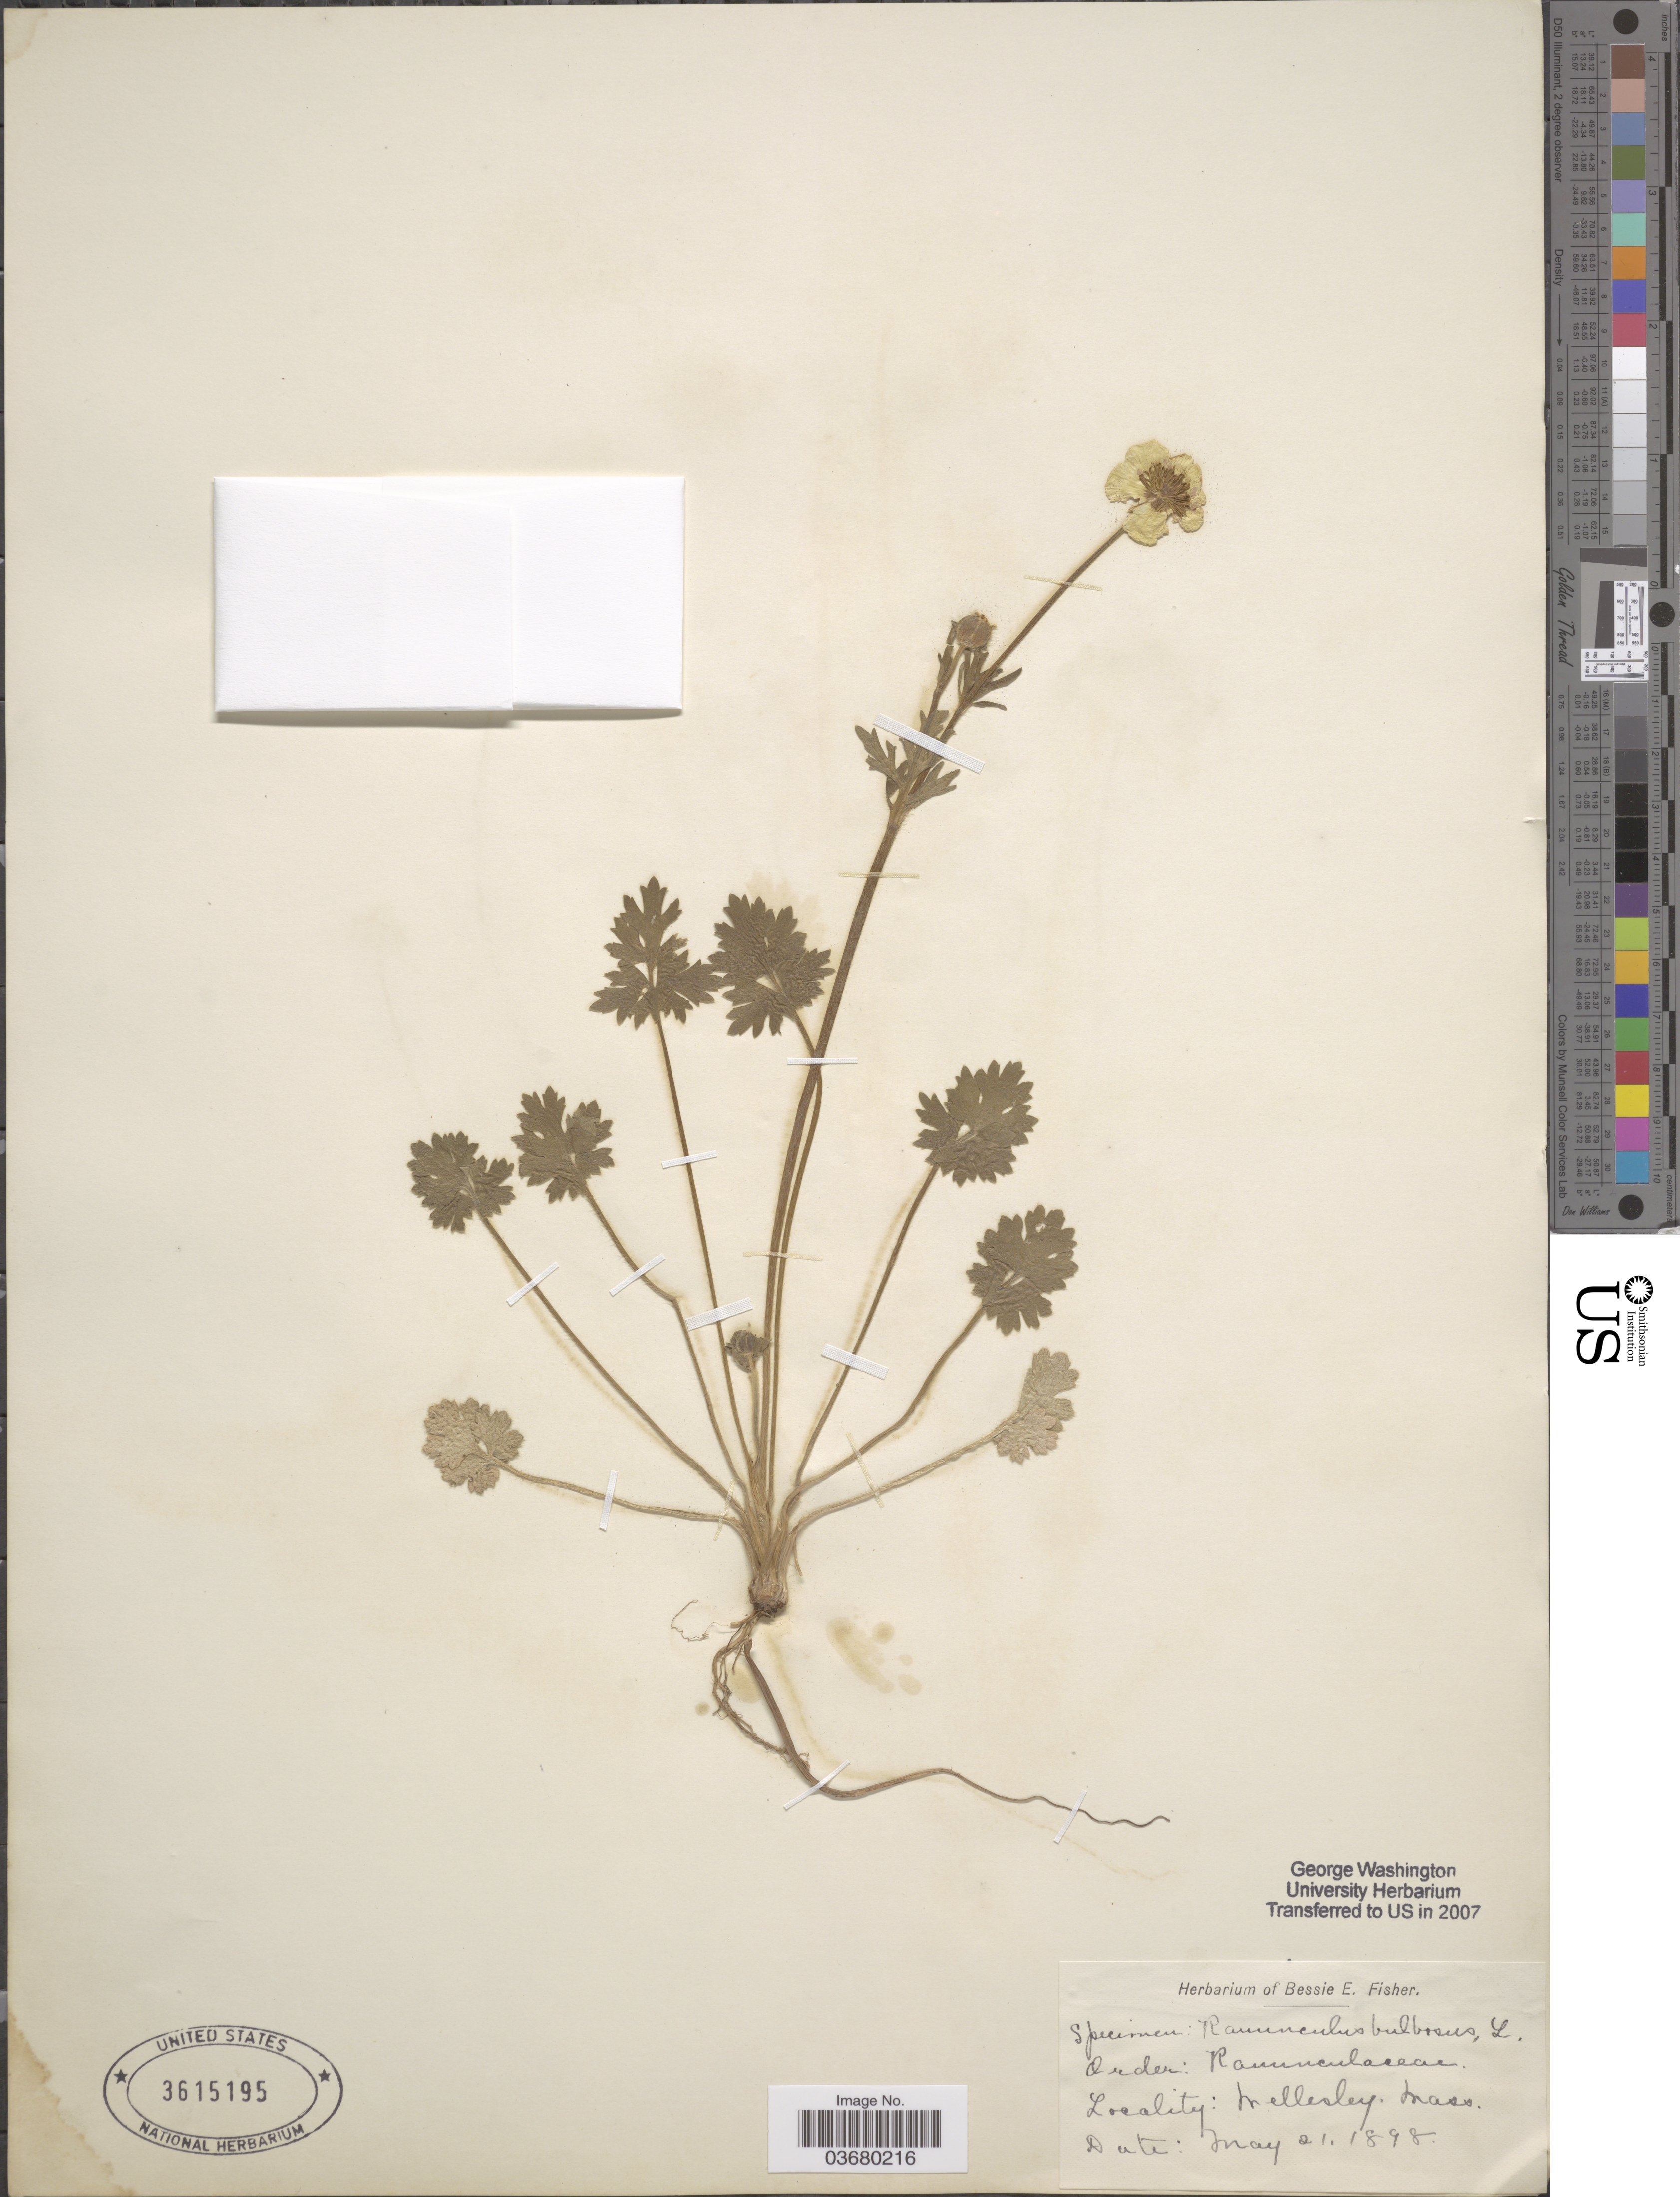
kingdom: Plantae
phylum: Tracheophyta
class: Magnoliopsida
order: Ranunculales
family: Ranunculaceae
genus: Ranunculus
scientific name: Ranunculus bulbosus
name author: L.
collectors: Ex herb. Bessie E. Fisher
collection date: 1898-05-21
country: United States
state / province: Massachusetts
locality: Wellesley.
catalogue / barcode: US 3615195